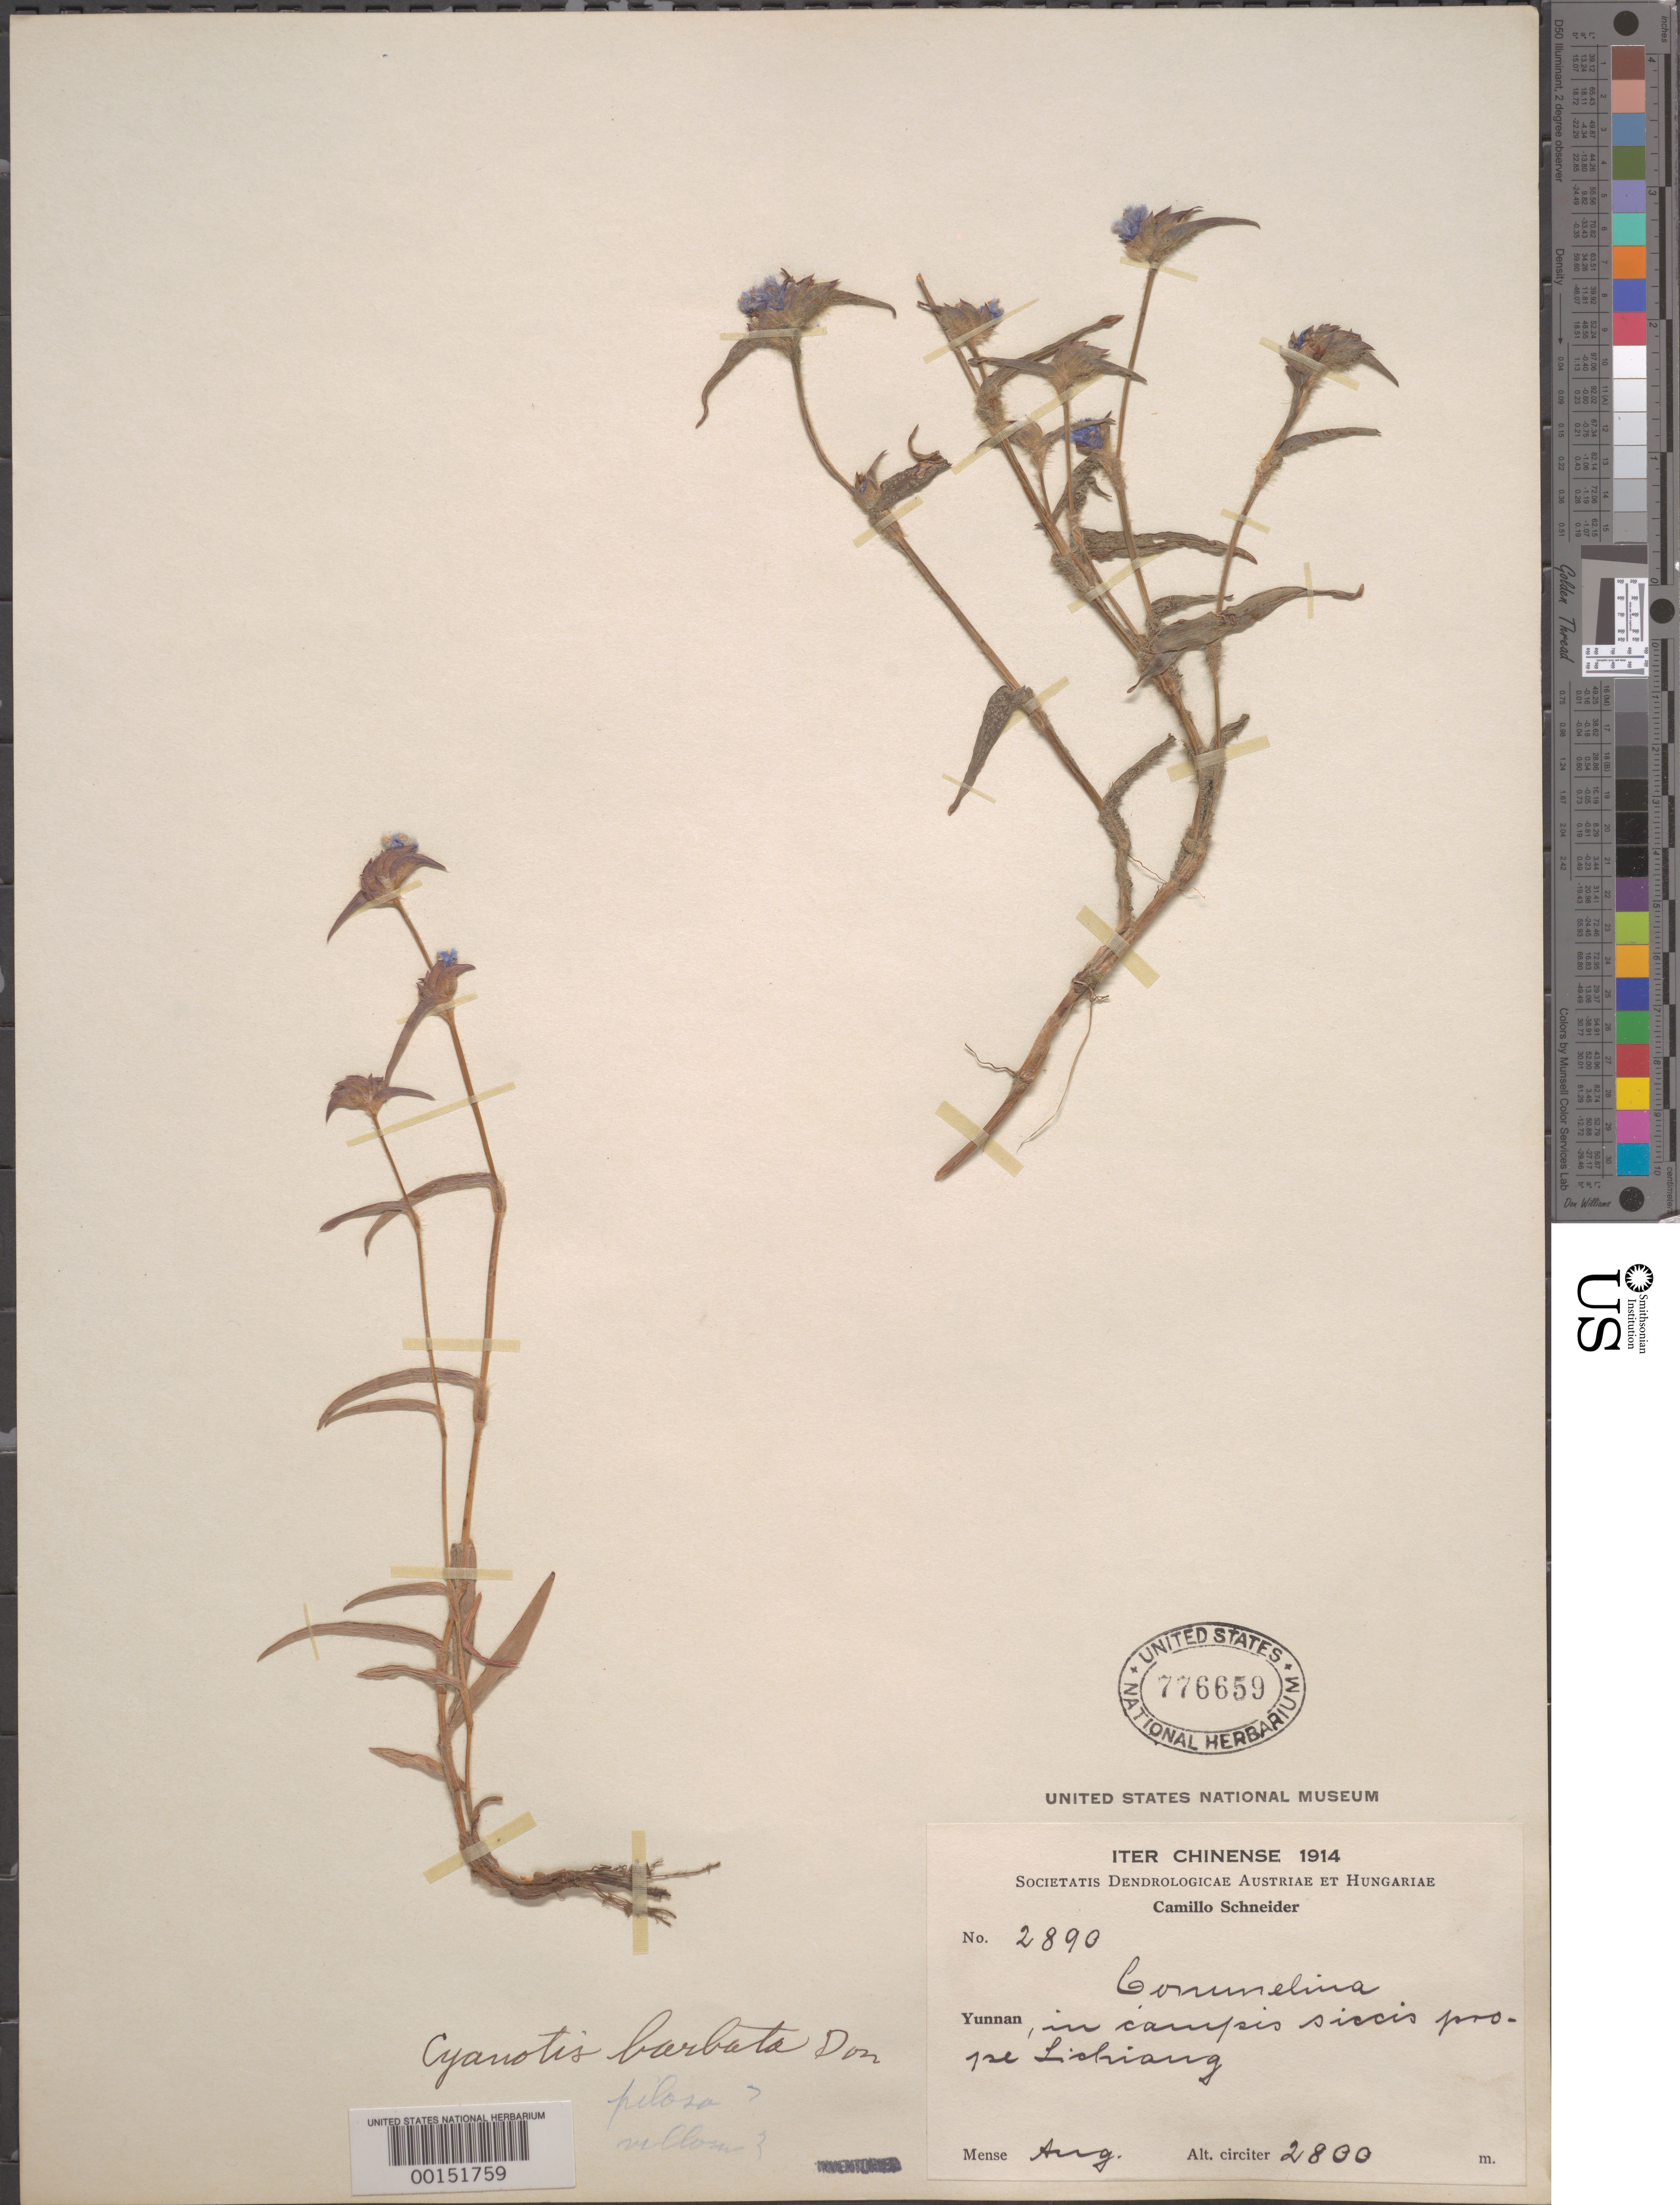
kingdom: Plantae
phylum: Tracheophyta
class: Liliopsida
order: Commelinales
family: Commelinaceae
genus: Cyanotis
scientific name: Cyanotis barbata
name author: D. Don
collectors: C. K. Schneider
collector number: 2890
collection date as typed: Aug 1914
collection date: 1914-08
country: China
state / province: Yunnan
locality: Lichiang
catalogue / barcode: US 776659